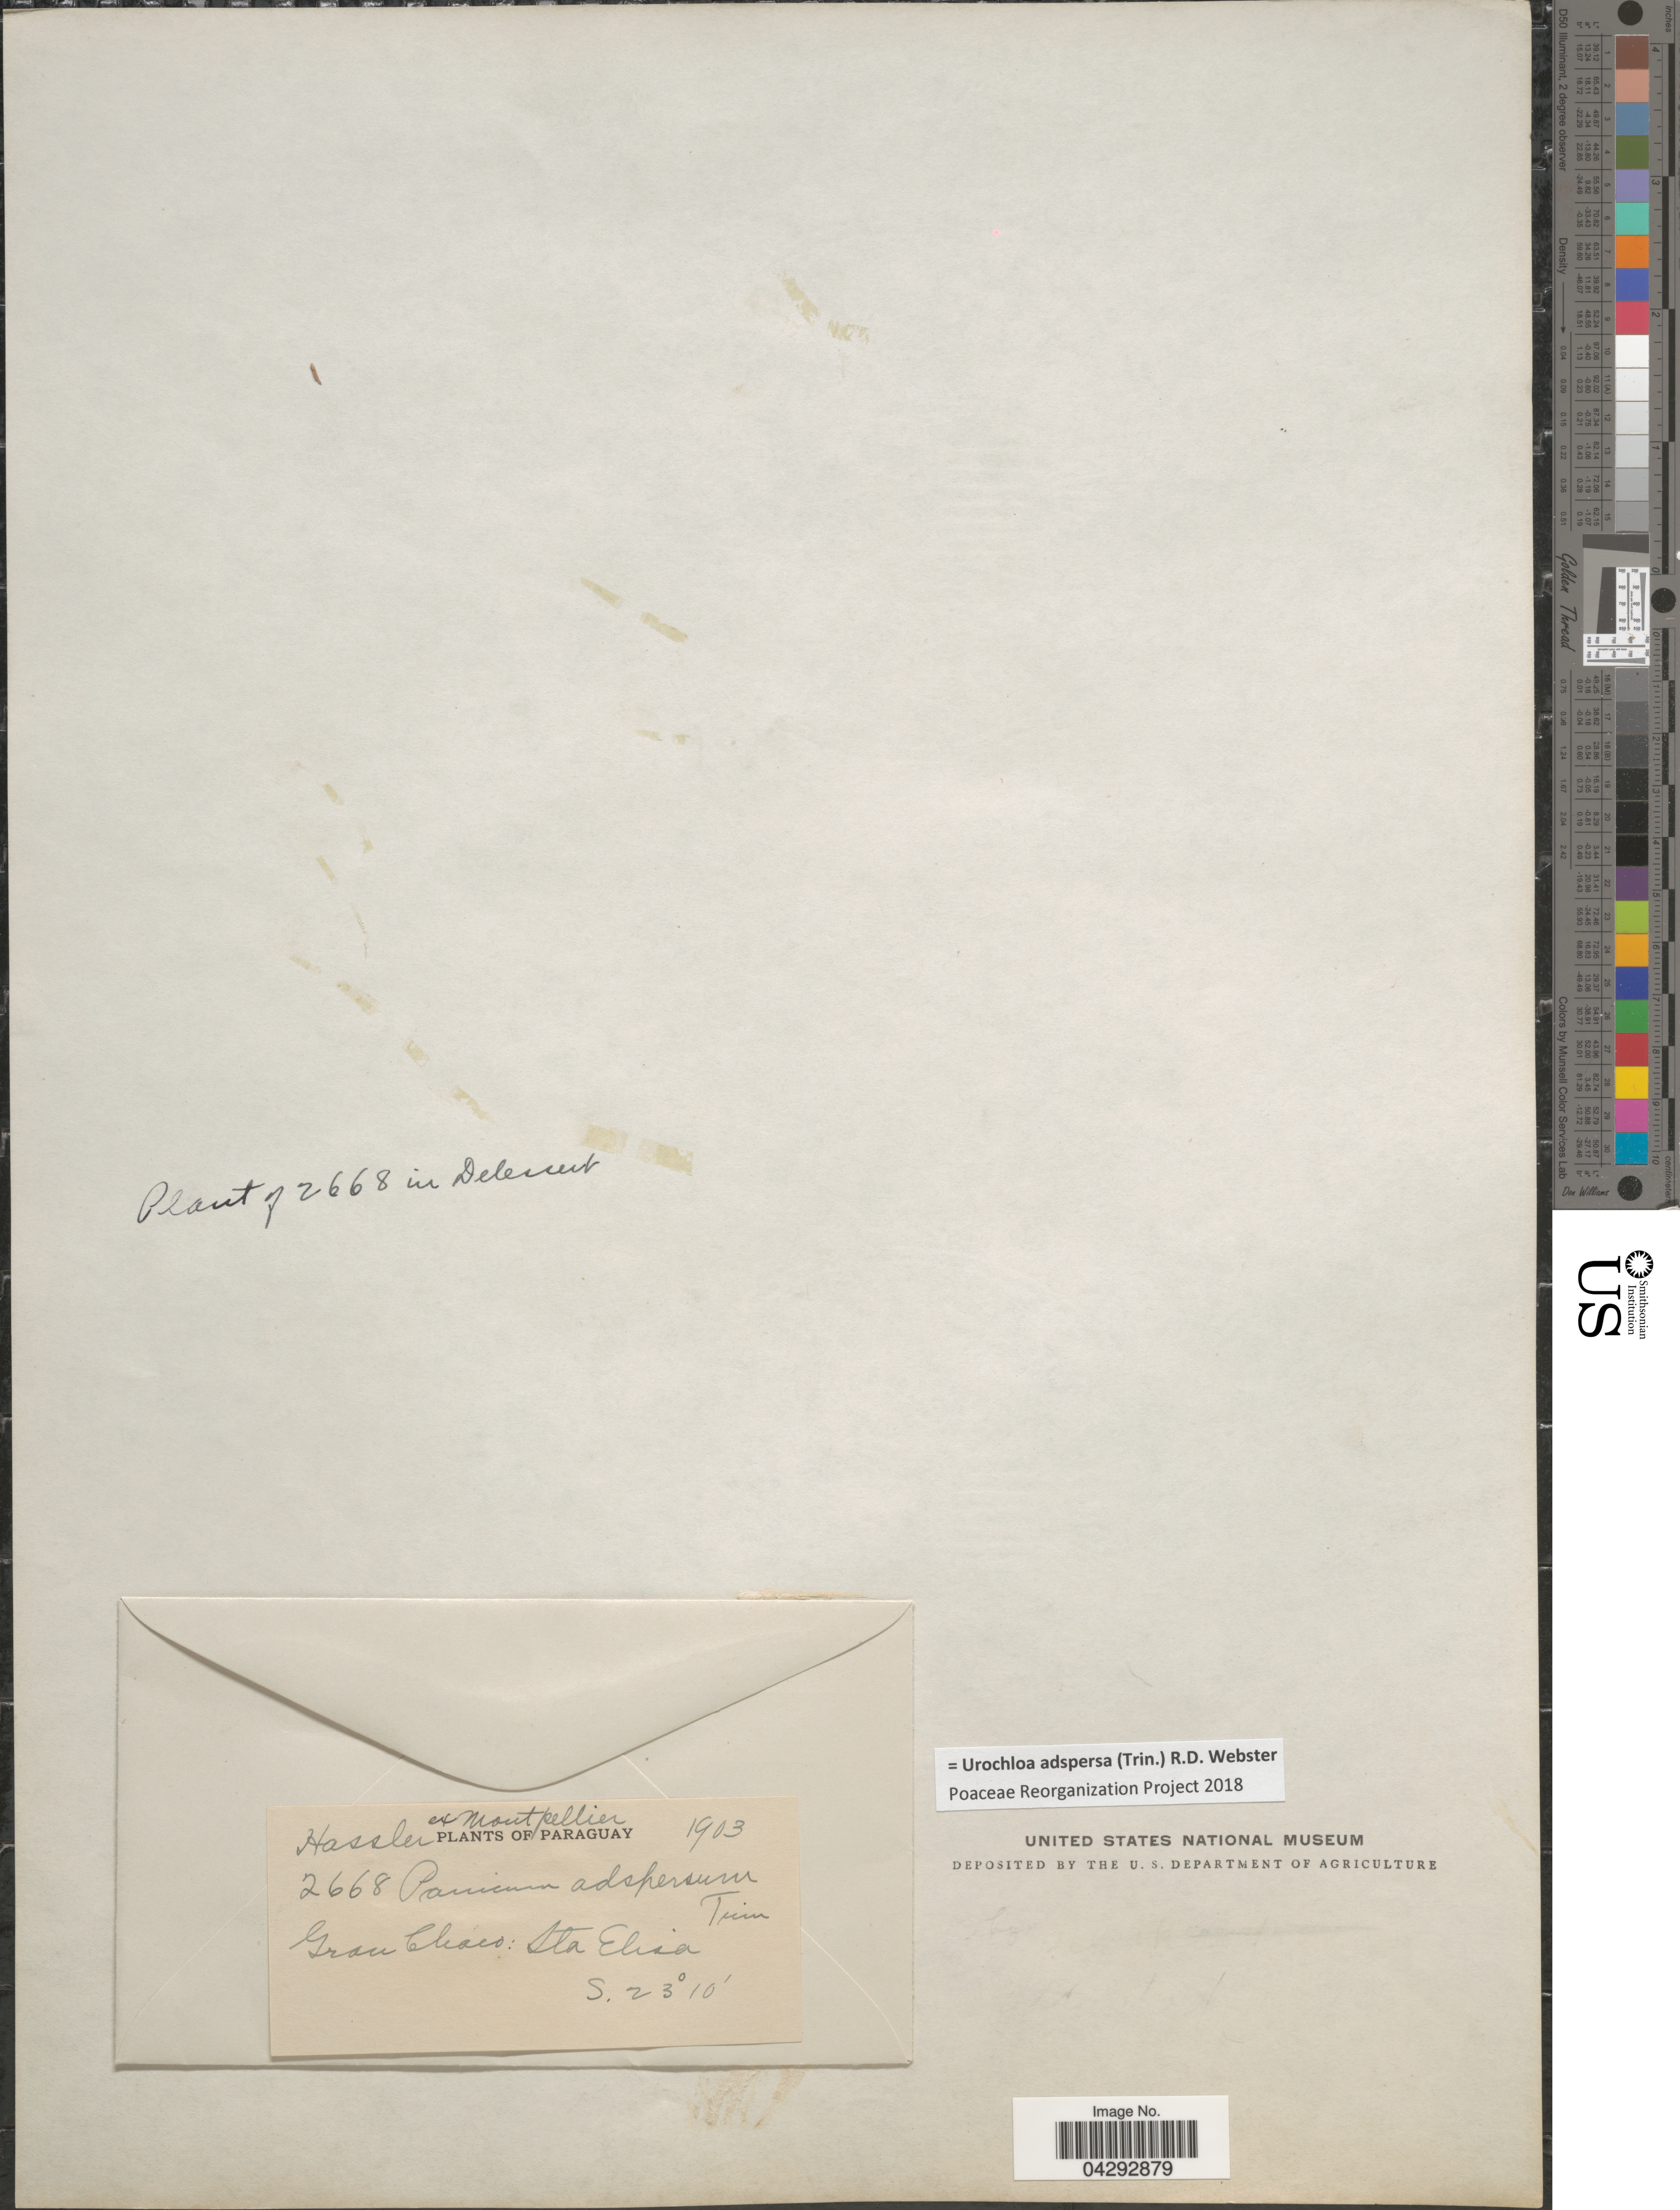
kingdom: Plantae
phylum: Tracheophyta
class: Liliopsida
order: Poales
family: Poaceae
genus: Urochloa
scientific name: Urochloa adspersa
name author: (Trin.) R.D. Webster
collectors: Hassler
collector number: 2668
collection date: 1903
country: Paraguay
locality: Gran Chaco: Sta Elisa.